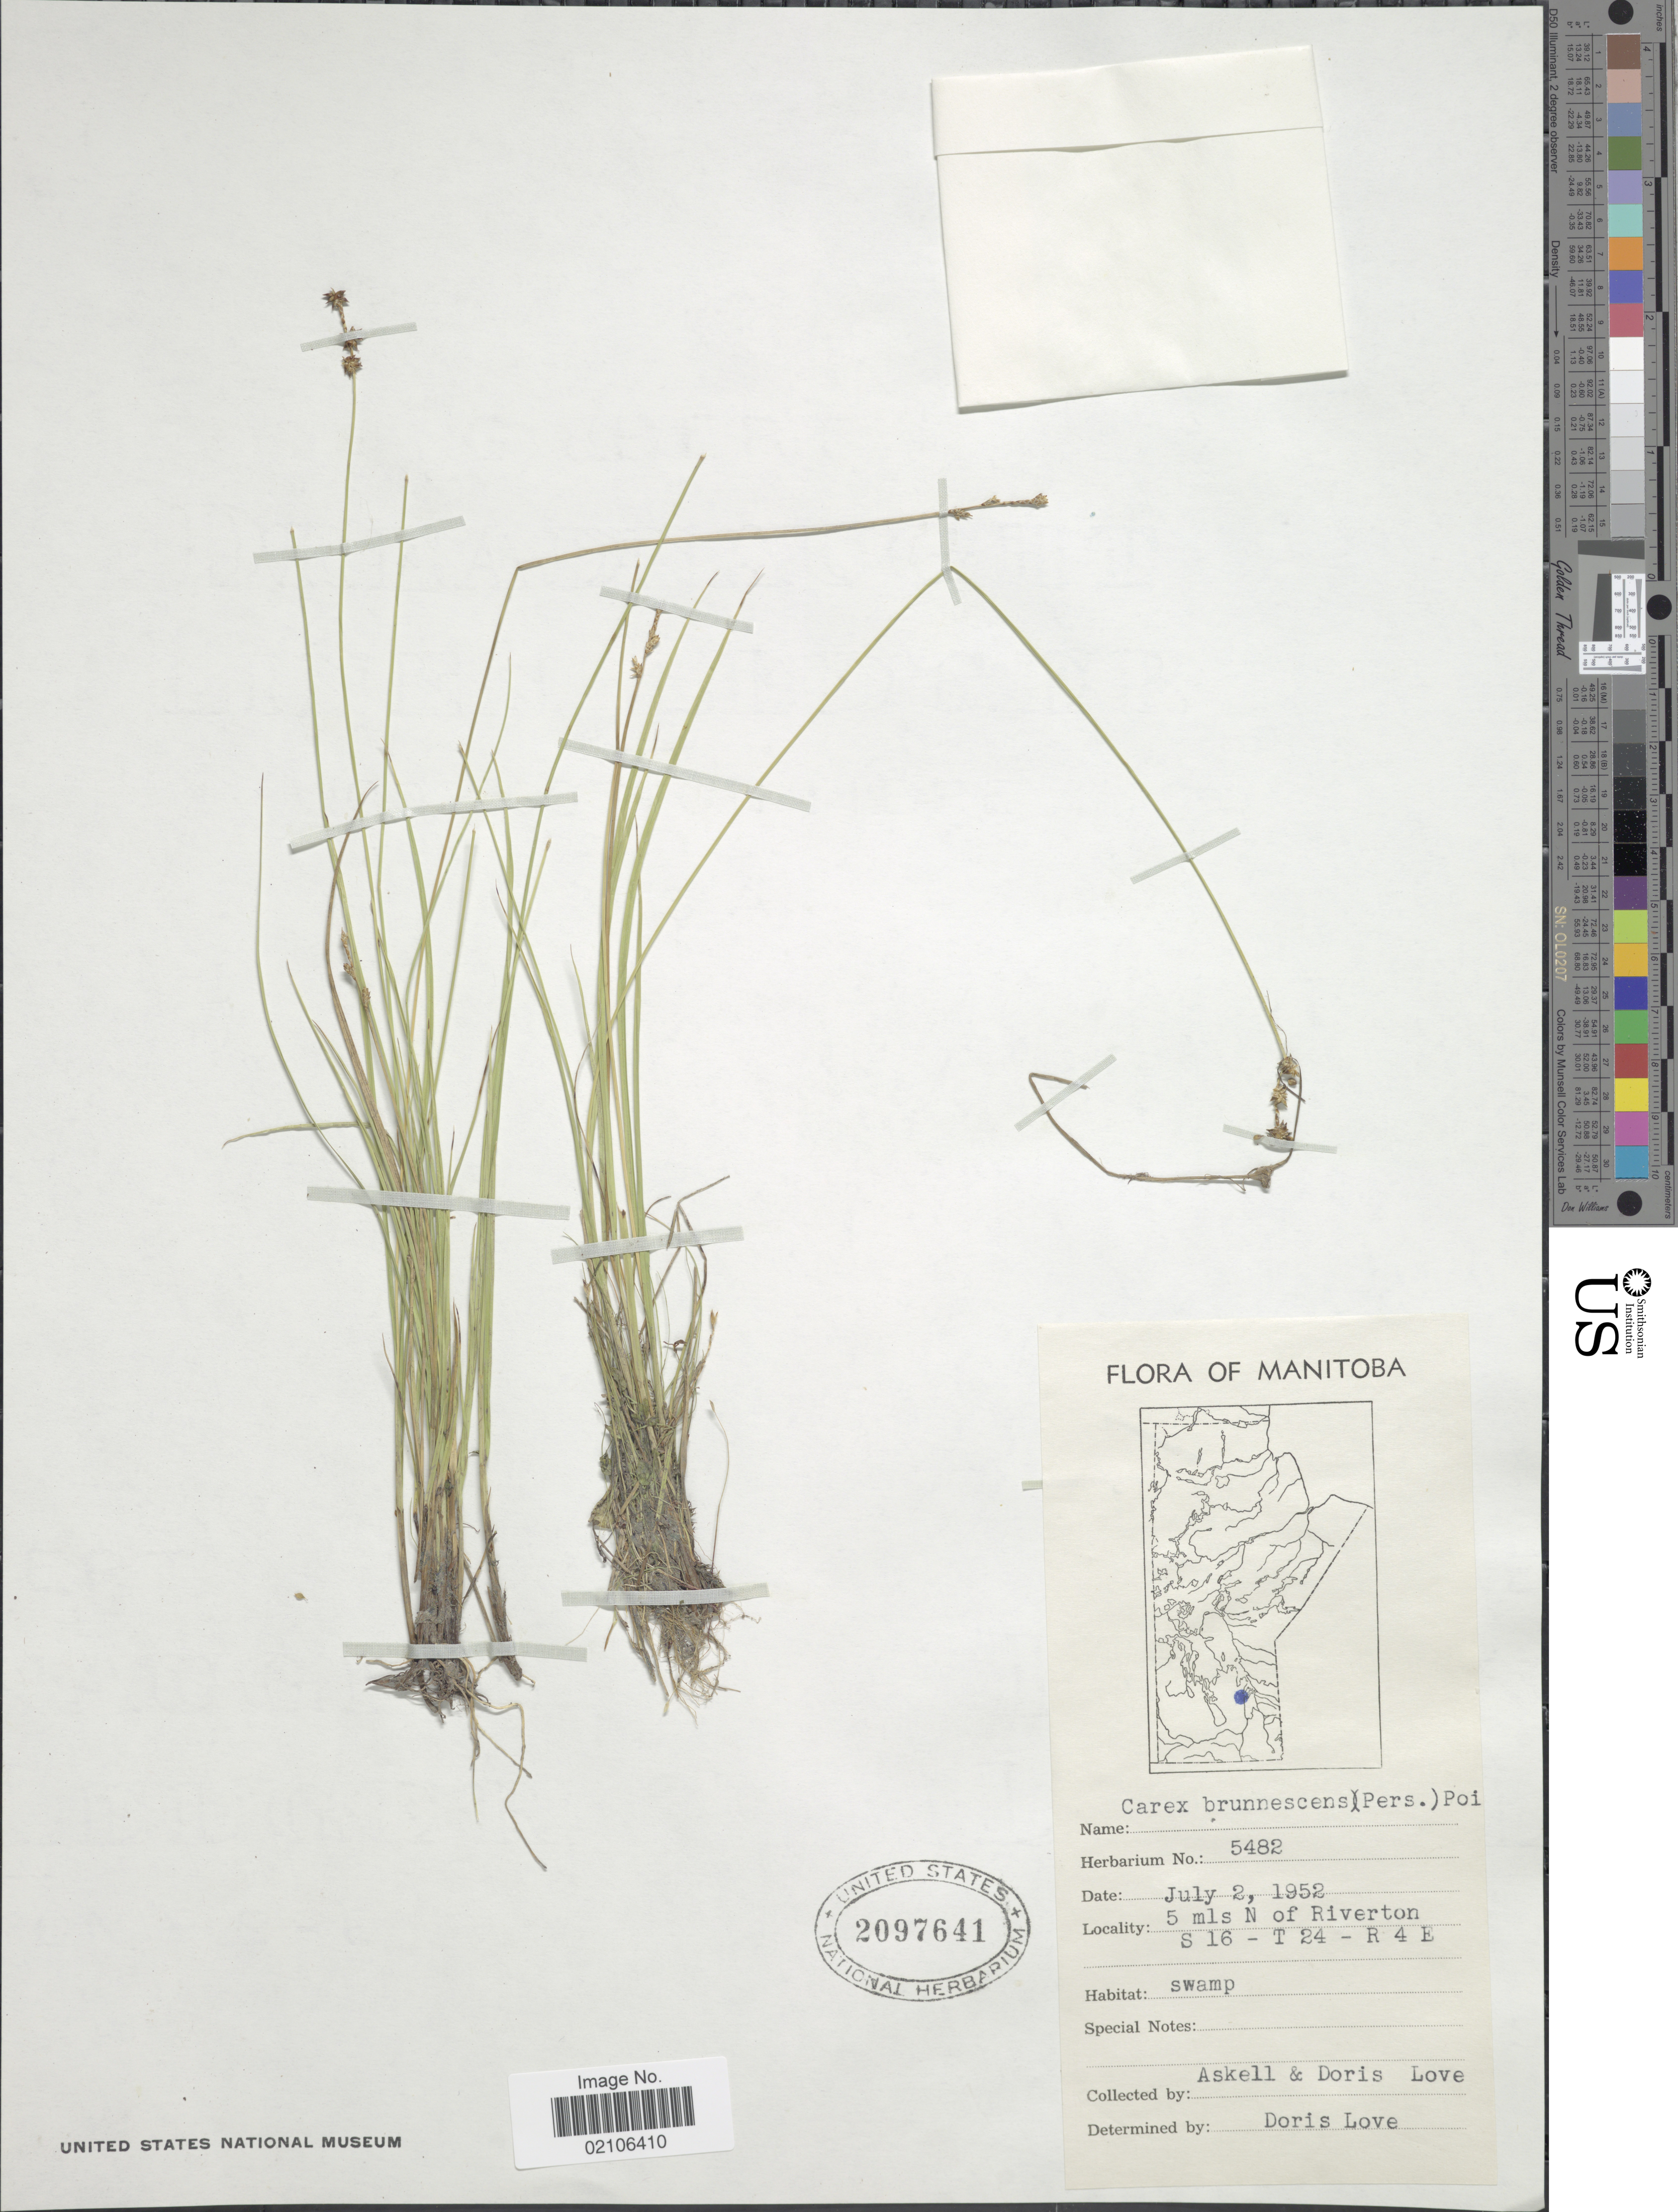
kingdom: Plantae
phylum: Tracheophyta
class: Liliopsida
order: Poales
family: Cyperaceae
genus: Carex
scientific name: Carex brunnescens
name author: (Pers.) Poir.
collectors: -. Askell & D. Löve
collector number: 5482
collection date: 1952-07-02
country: Canada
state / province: Manitoba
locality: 5 mls N of Riverton S16 - T24 - R4E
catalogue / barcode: US 2097641